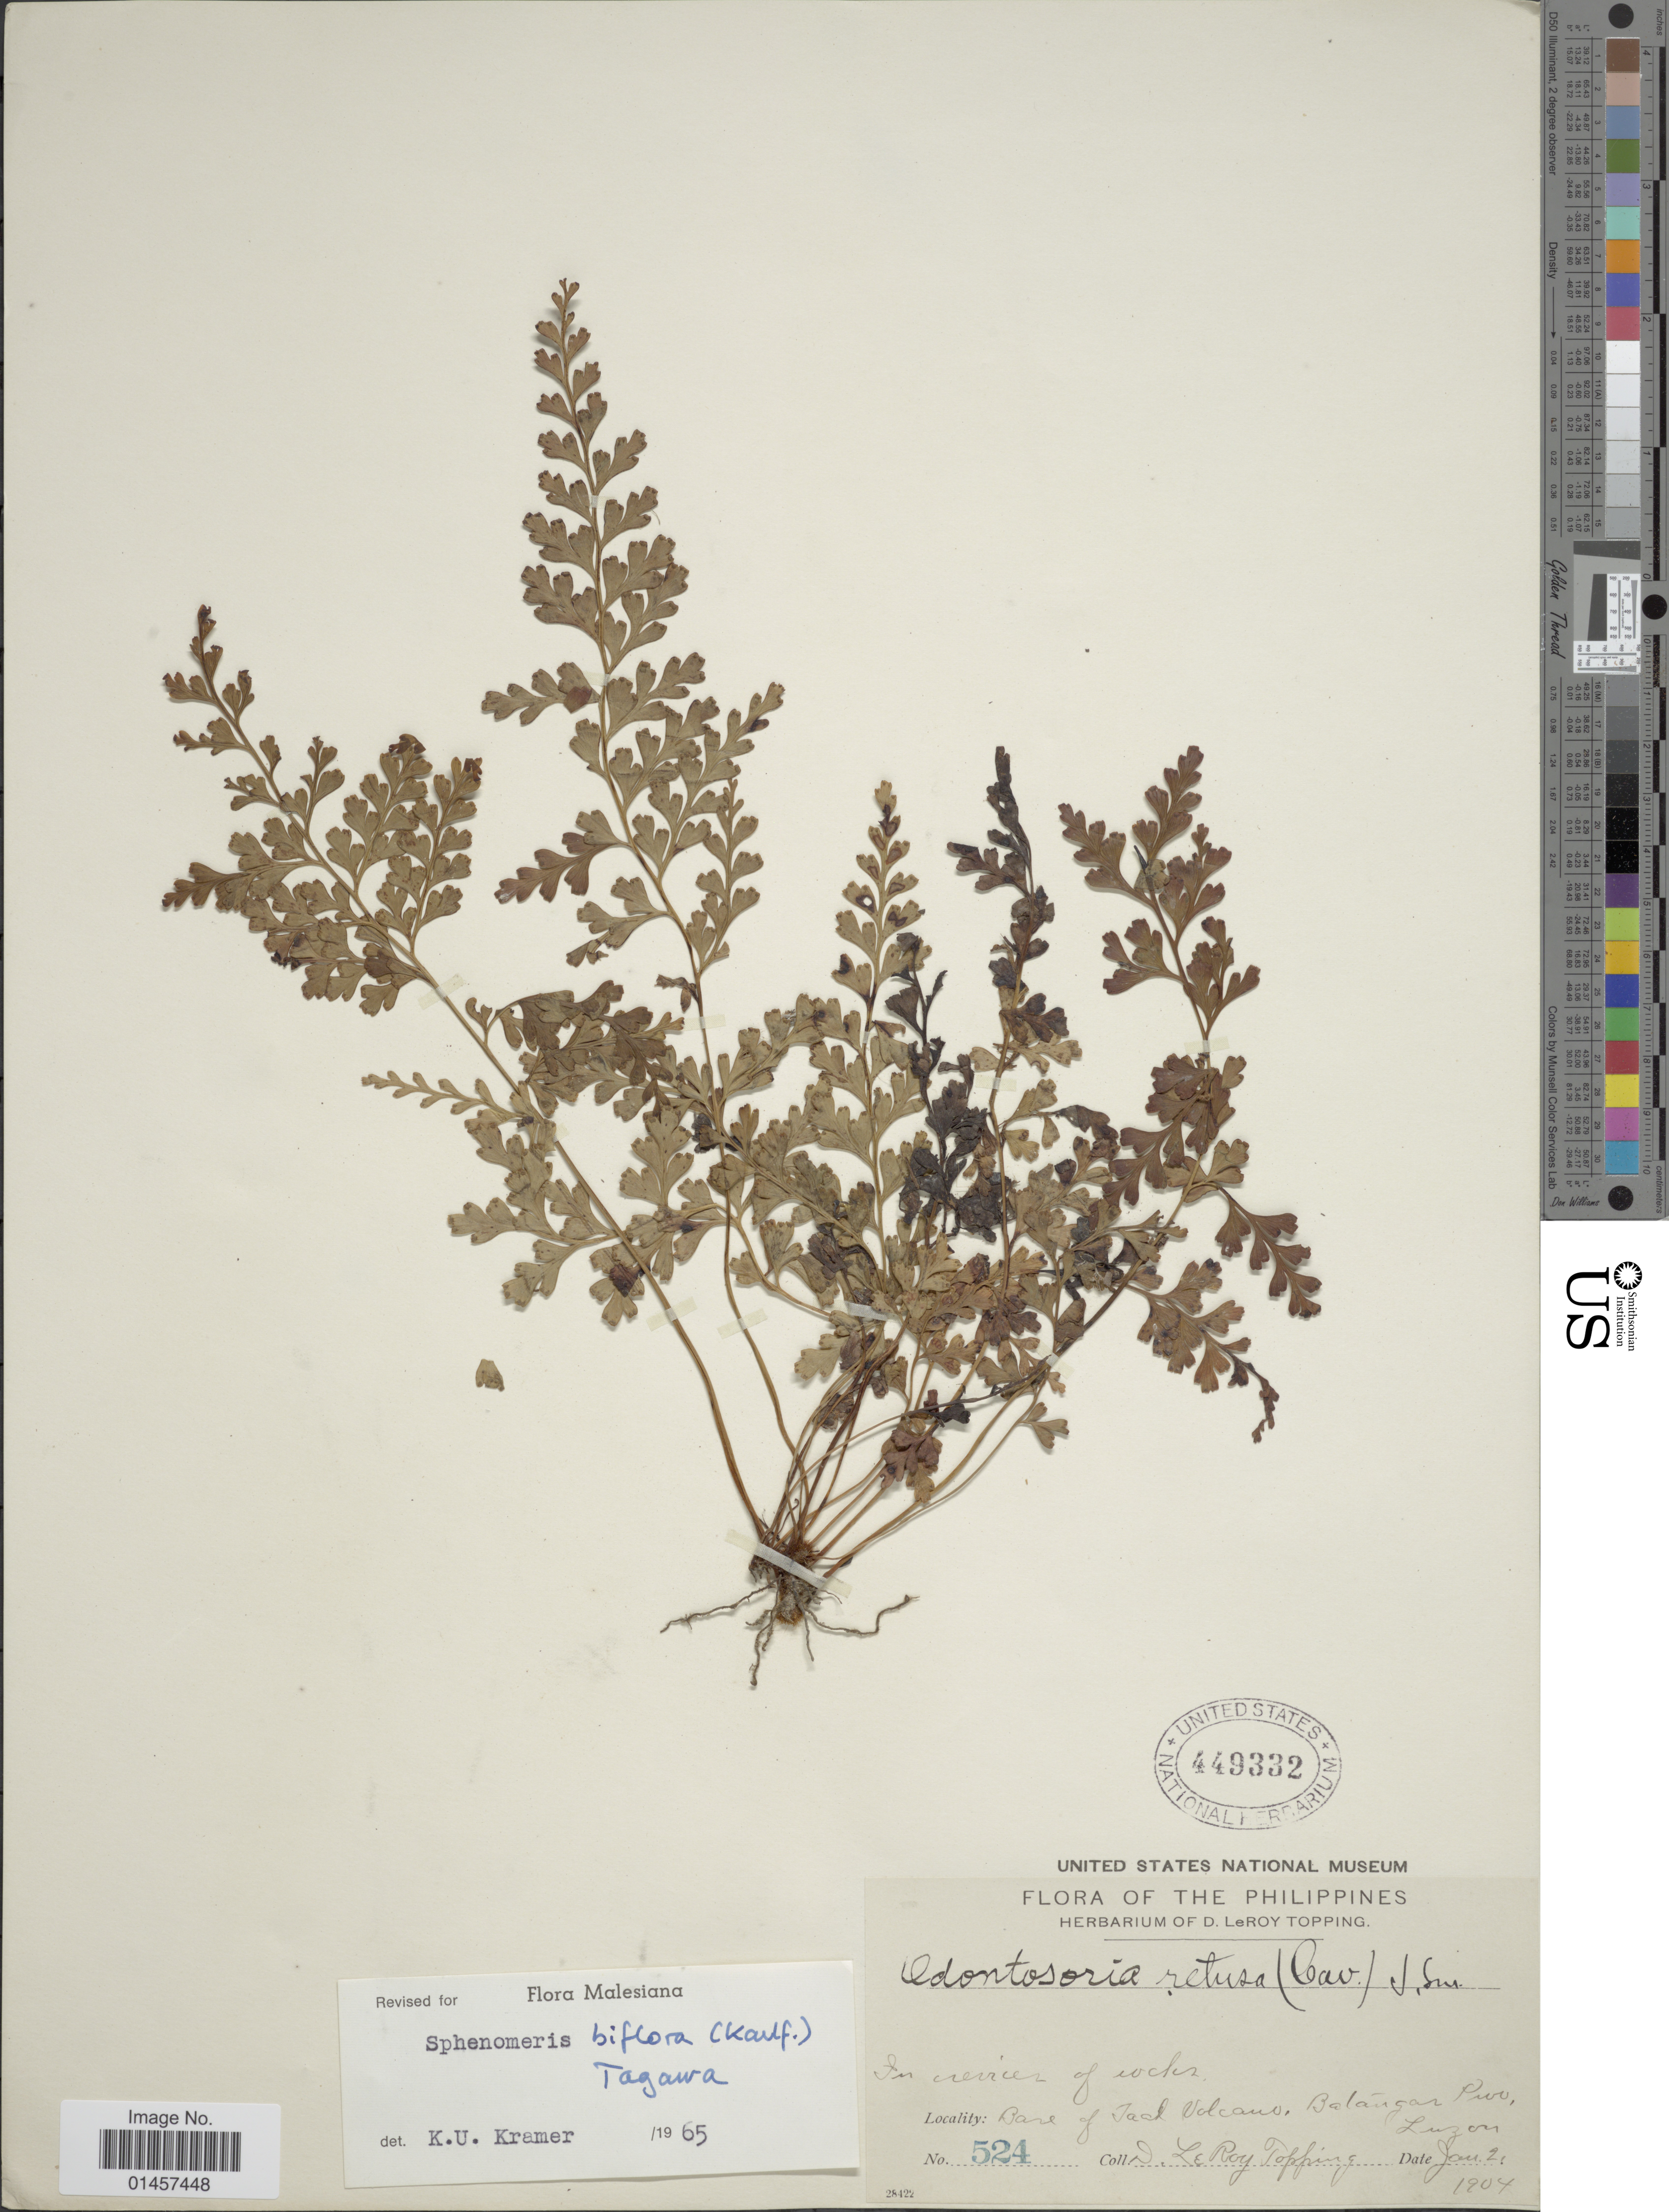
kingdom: Plantae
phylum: Tracheophyta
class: Polypodiopsida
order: Polypodiales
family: Lindsaeaceae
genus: Sphenomeris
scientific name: Sphenomeris biflora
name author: (Kaulf.) Mett.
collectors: D. L. Topping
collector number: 524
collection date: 1904-01-02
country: Philippines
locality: Bare of Jaad volcano, Balangar Prov. Luzon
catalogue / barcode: US 449332